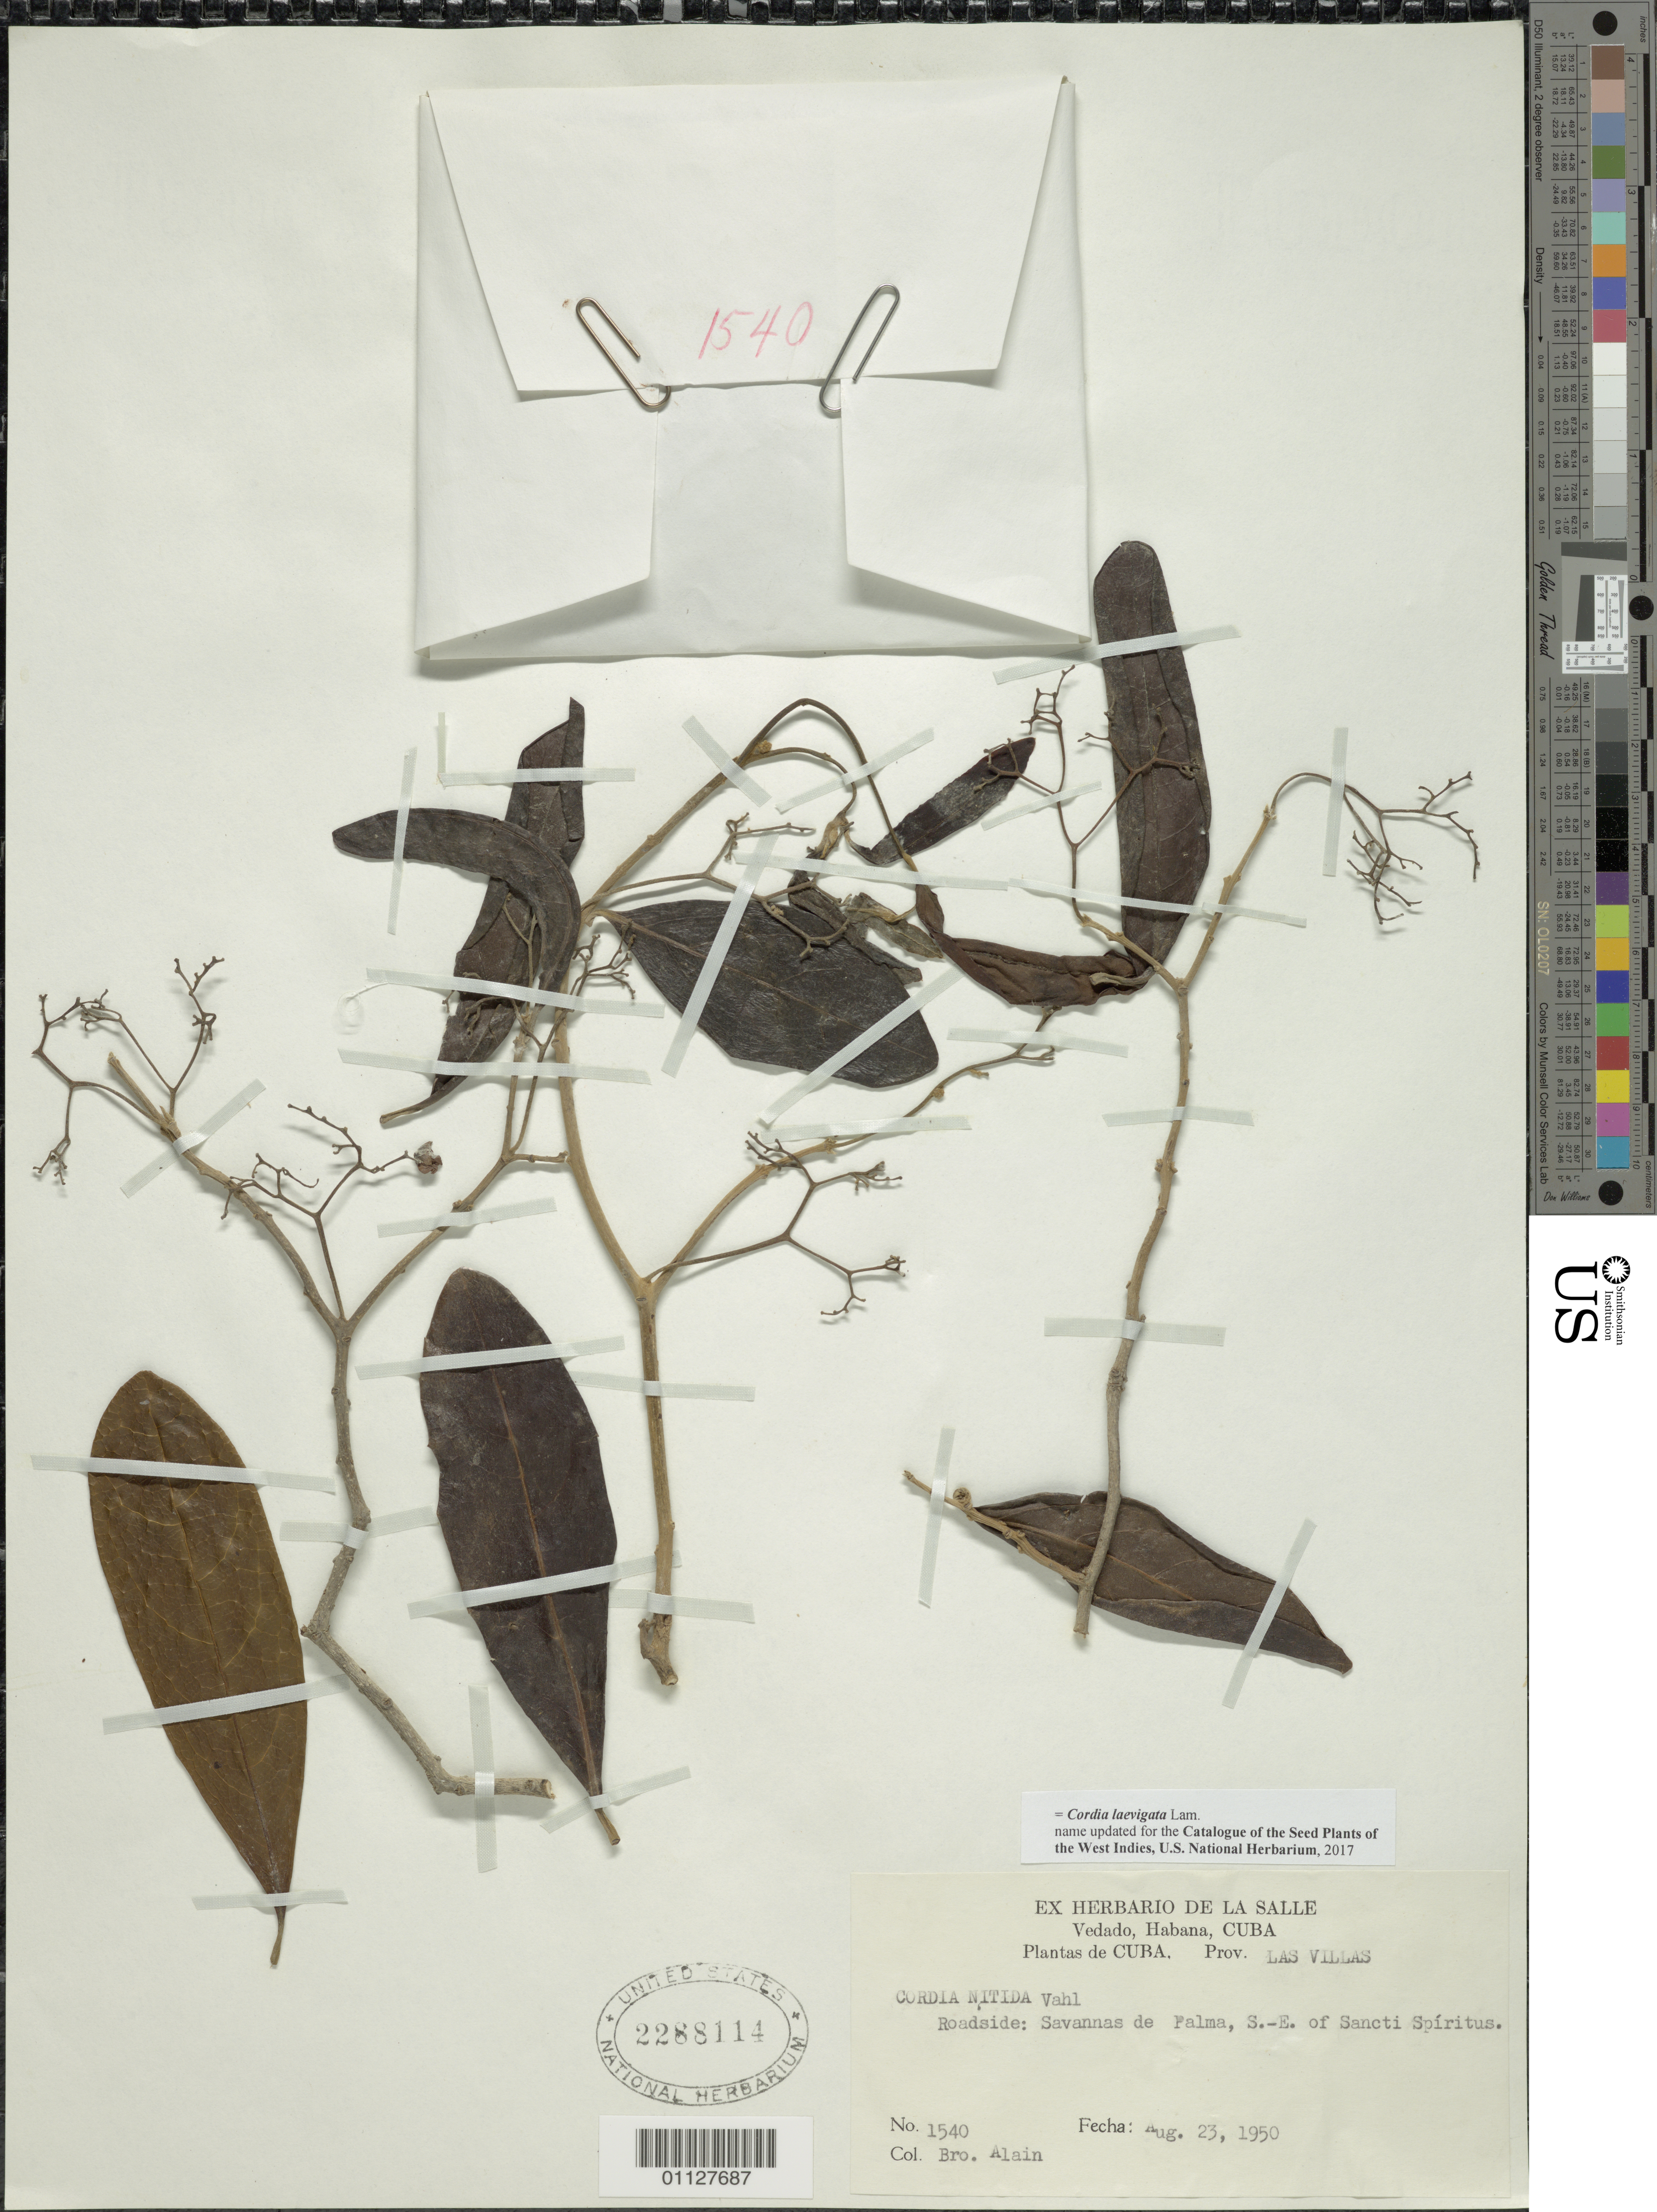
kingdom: Plantae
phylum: Tracheophyta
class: Magnoliopsida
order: Boraginales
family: Cordiaceae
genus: Cordia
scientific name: Cordia laevigata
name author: Lam.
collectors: A. H. Liogier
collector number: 1540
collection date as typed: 23 Aug 1950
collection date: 1950-08-23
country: Cuba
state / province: Sancti Spiritus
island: Cuba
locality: Roadside: Savannas de Palma, SE of Sancti Spiritus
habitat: Roadside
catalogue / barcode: US 2288114